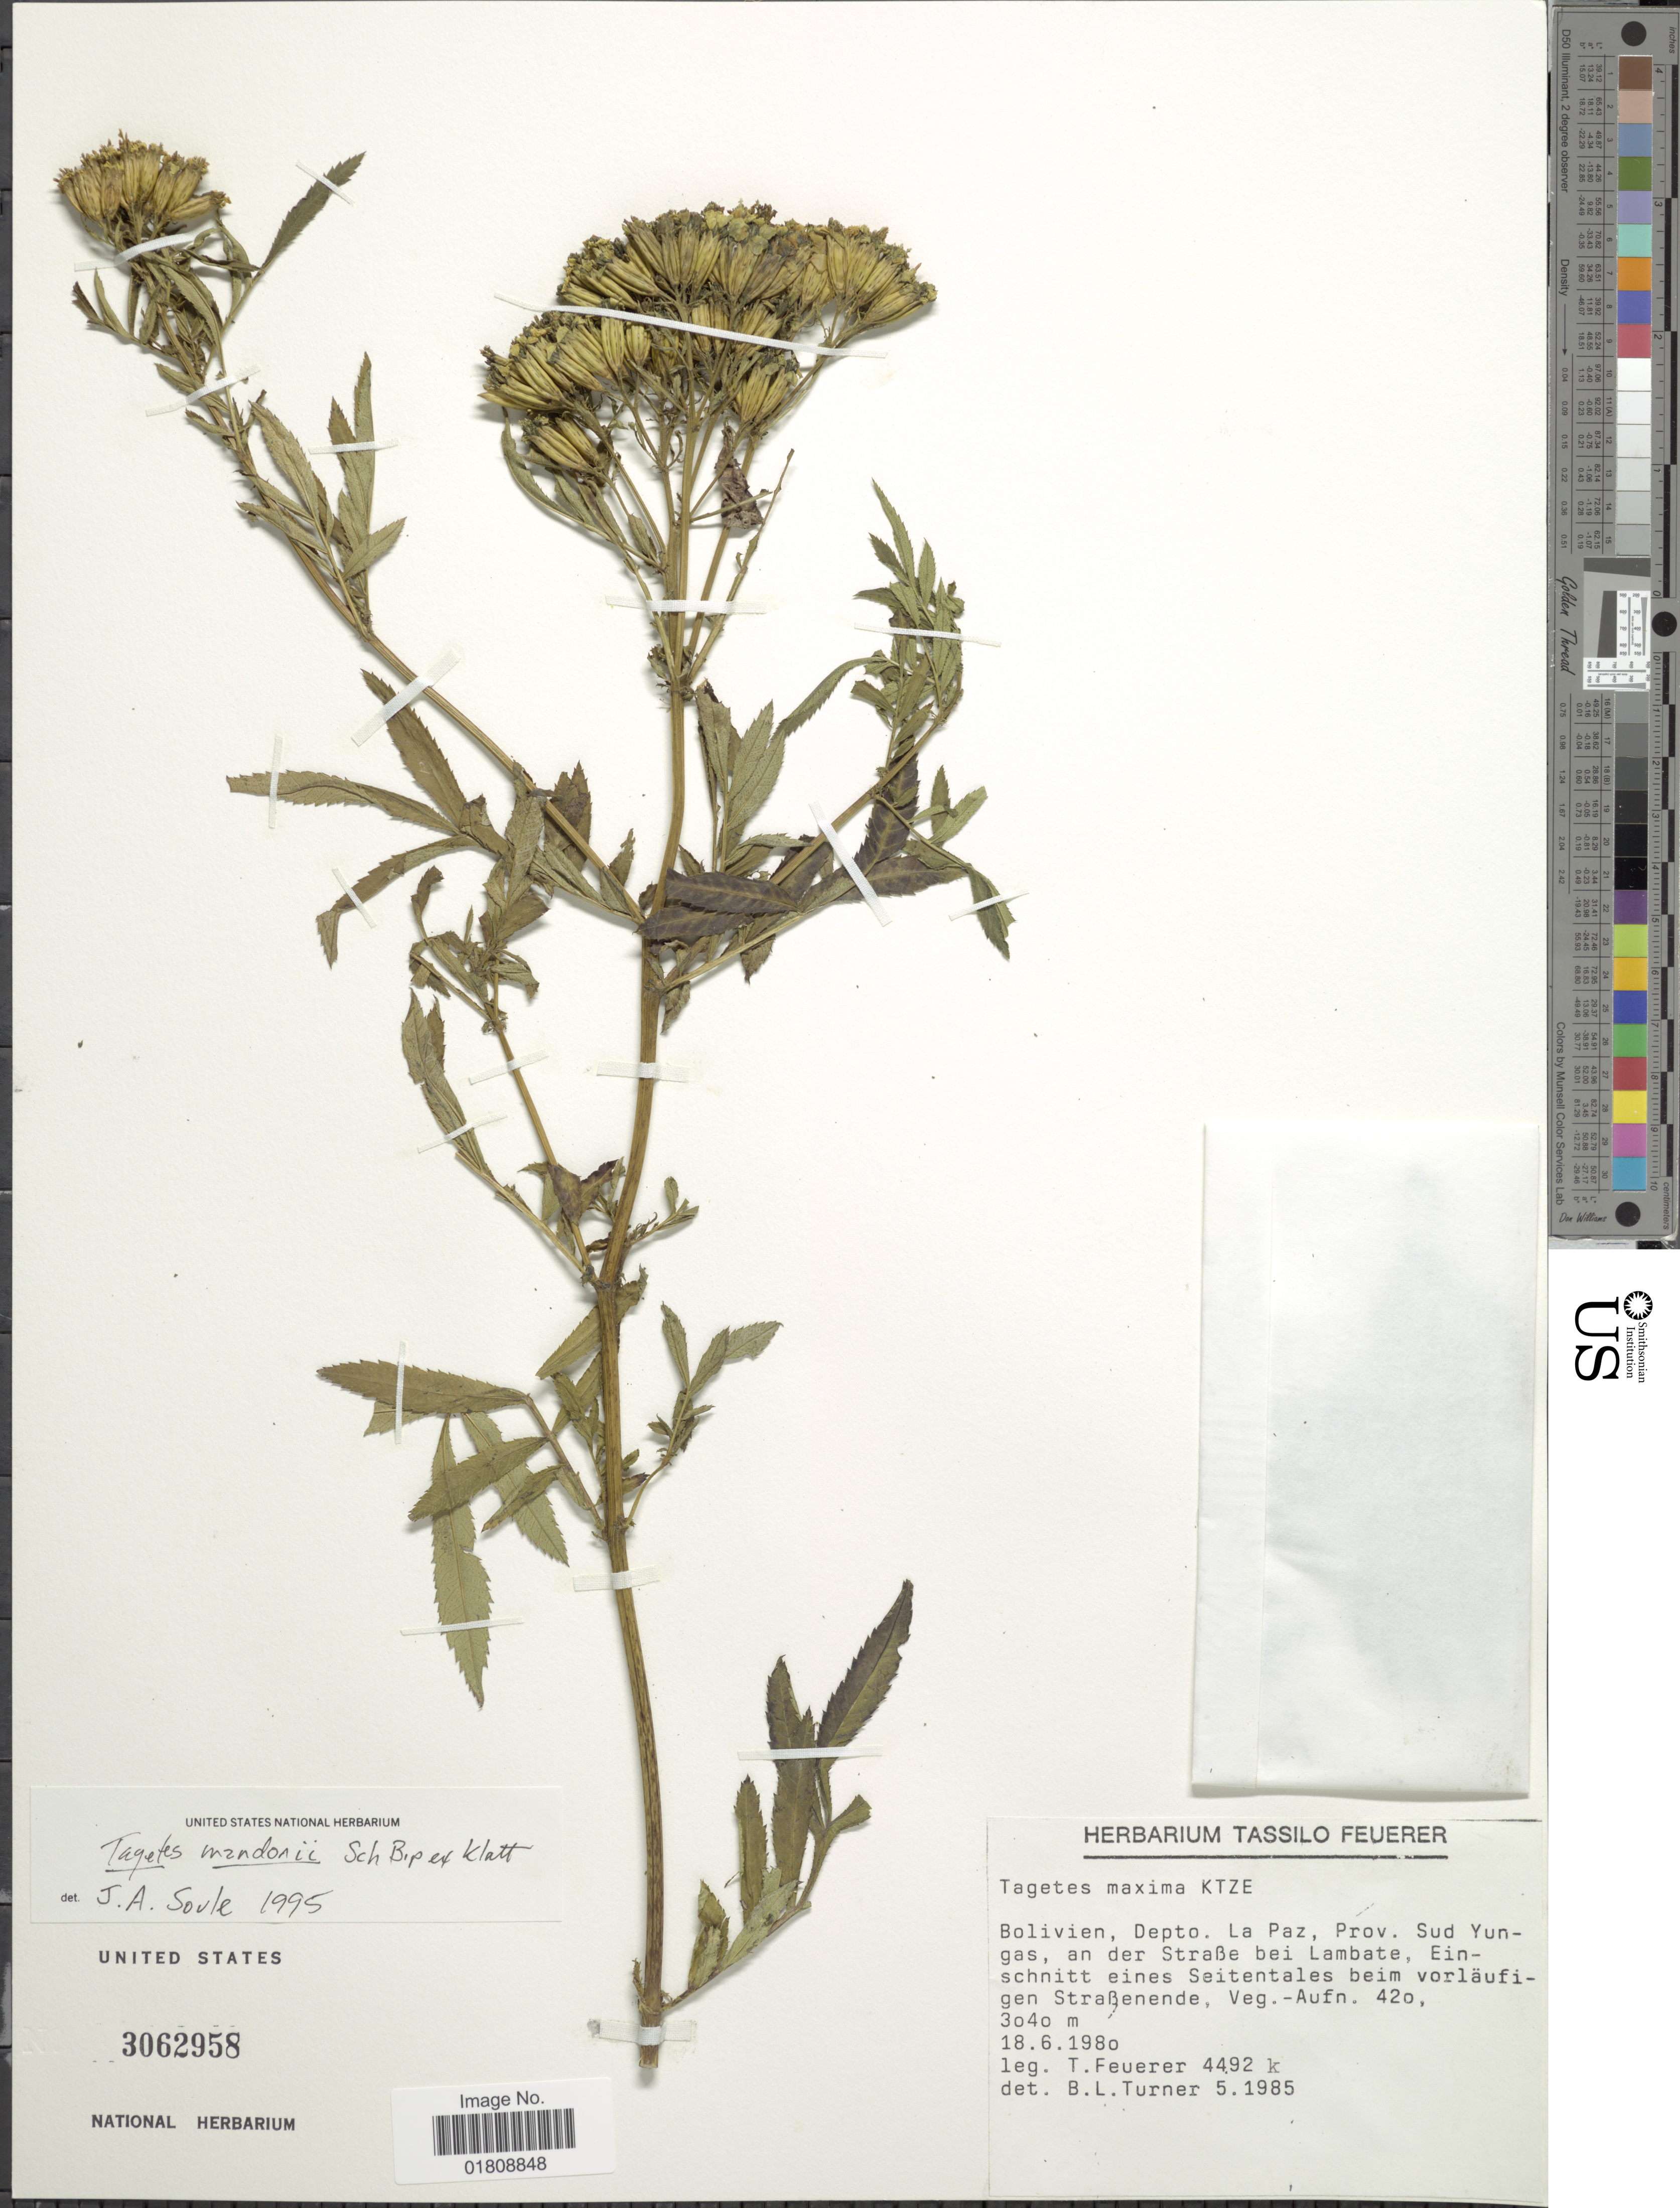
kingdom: Plantae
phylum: Tracheophyta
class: Magnoliopsida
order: Asterales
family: Asteraceae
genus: Tagetes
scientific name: Tagetes mandonii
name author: Sch. Bip. ex Klatt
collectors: T. Feuerer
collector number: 4492k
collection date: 1980-06-18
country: Bolivia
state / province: La Paz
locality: Prov. Sud Yungas, an der Strabe bei Lambate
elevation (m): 3040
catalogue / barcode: US 3062958